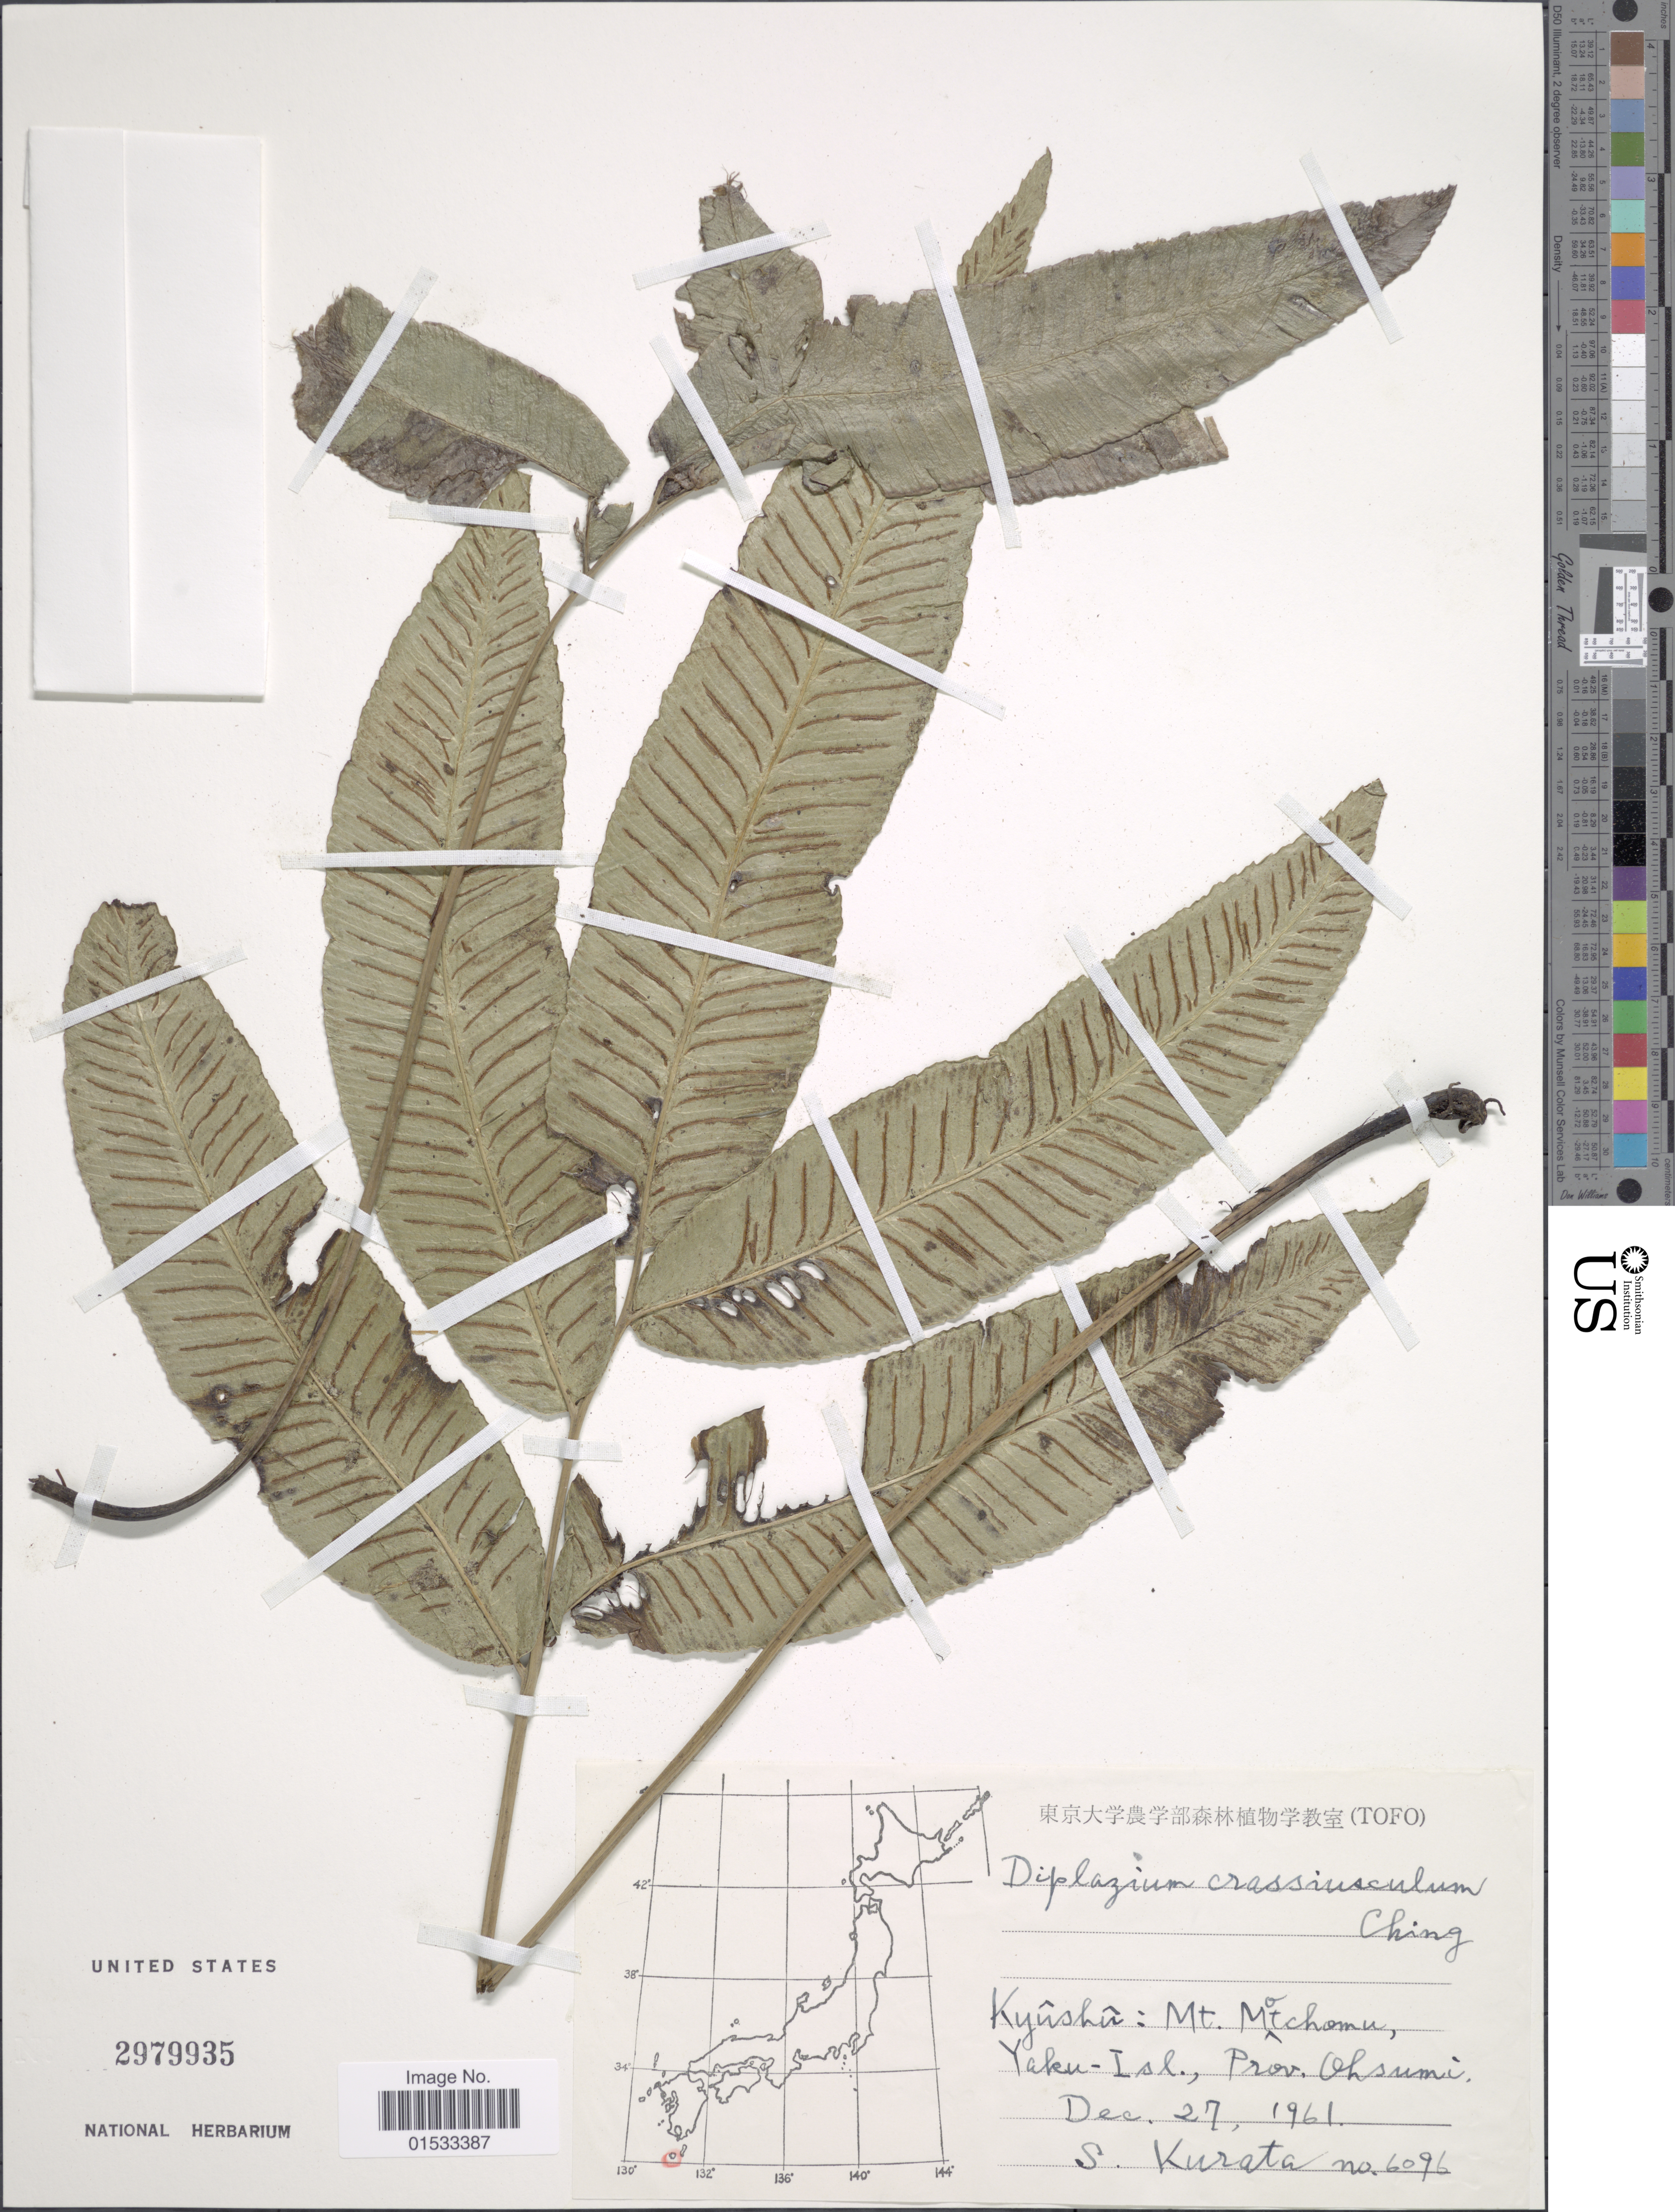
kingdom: Plantae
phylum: Tracheophyta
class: Polypodiopsida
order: Polypodiales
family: Athyriaceae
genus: Diplazium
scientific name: Diplazium crassiusculum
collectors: Sa. Kurata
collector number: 6096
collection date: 1961-12-27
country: Japan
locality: Kyûshû: Mt. Motchomu, Yaku- Isl., Ohsumi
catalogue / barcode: US 2979935